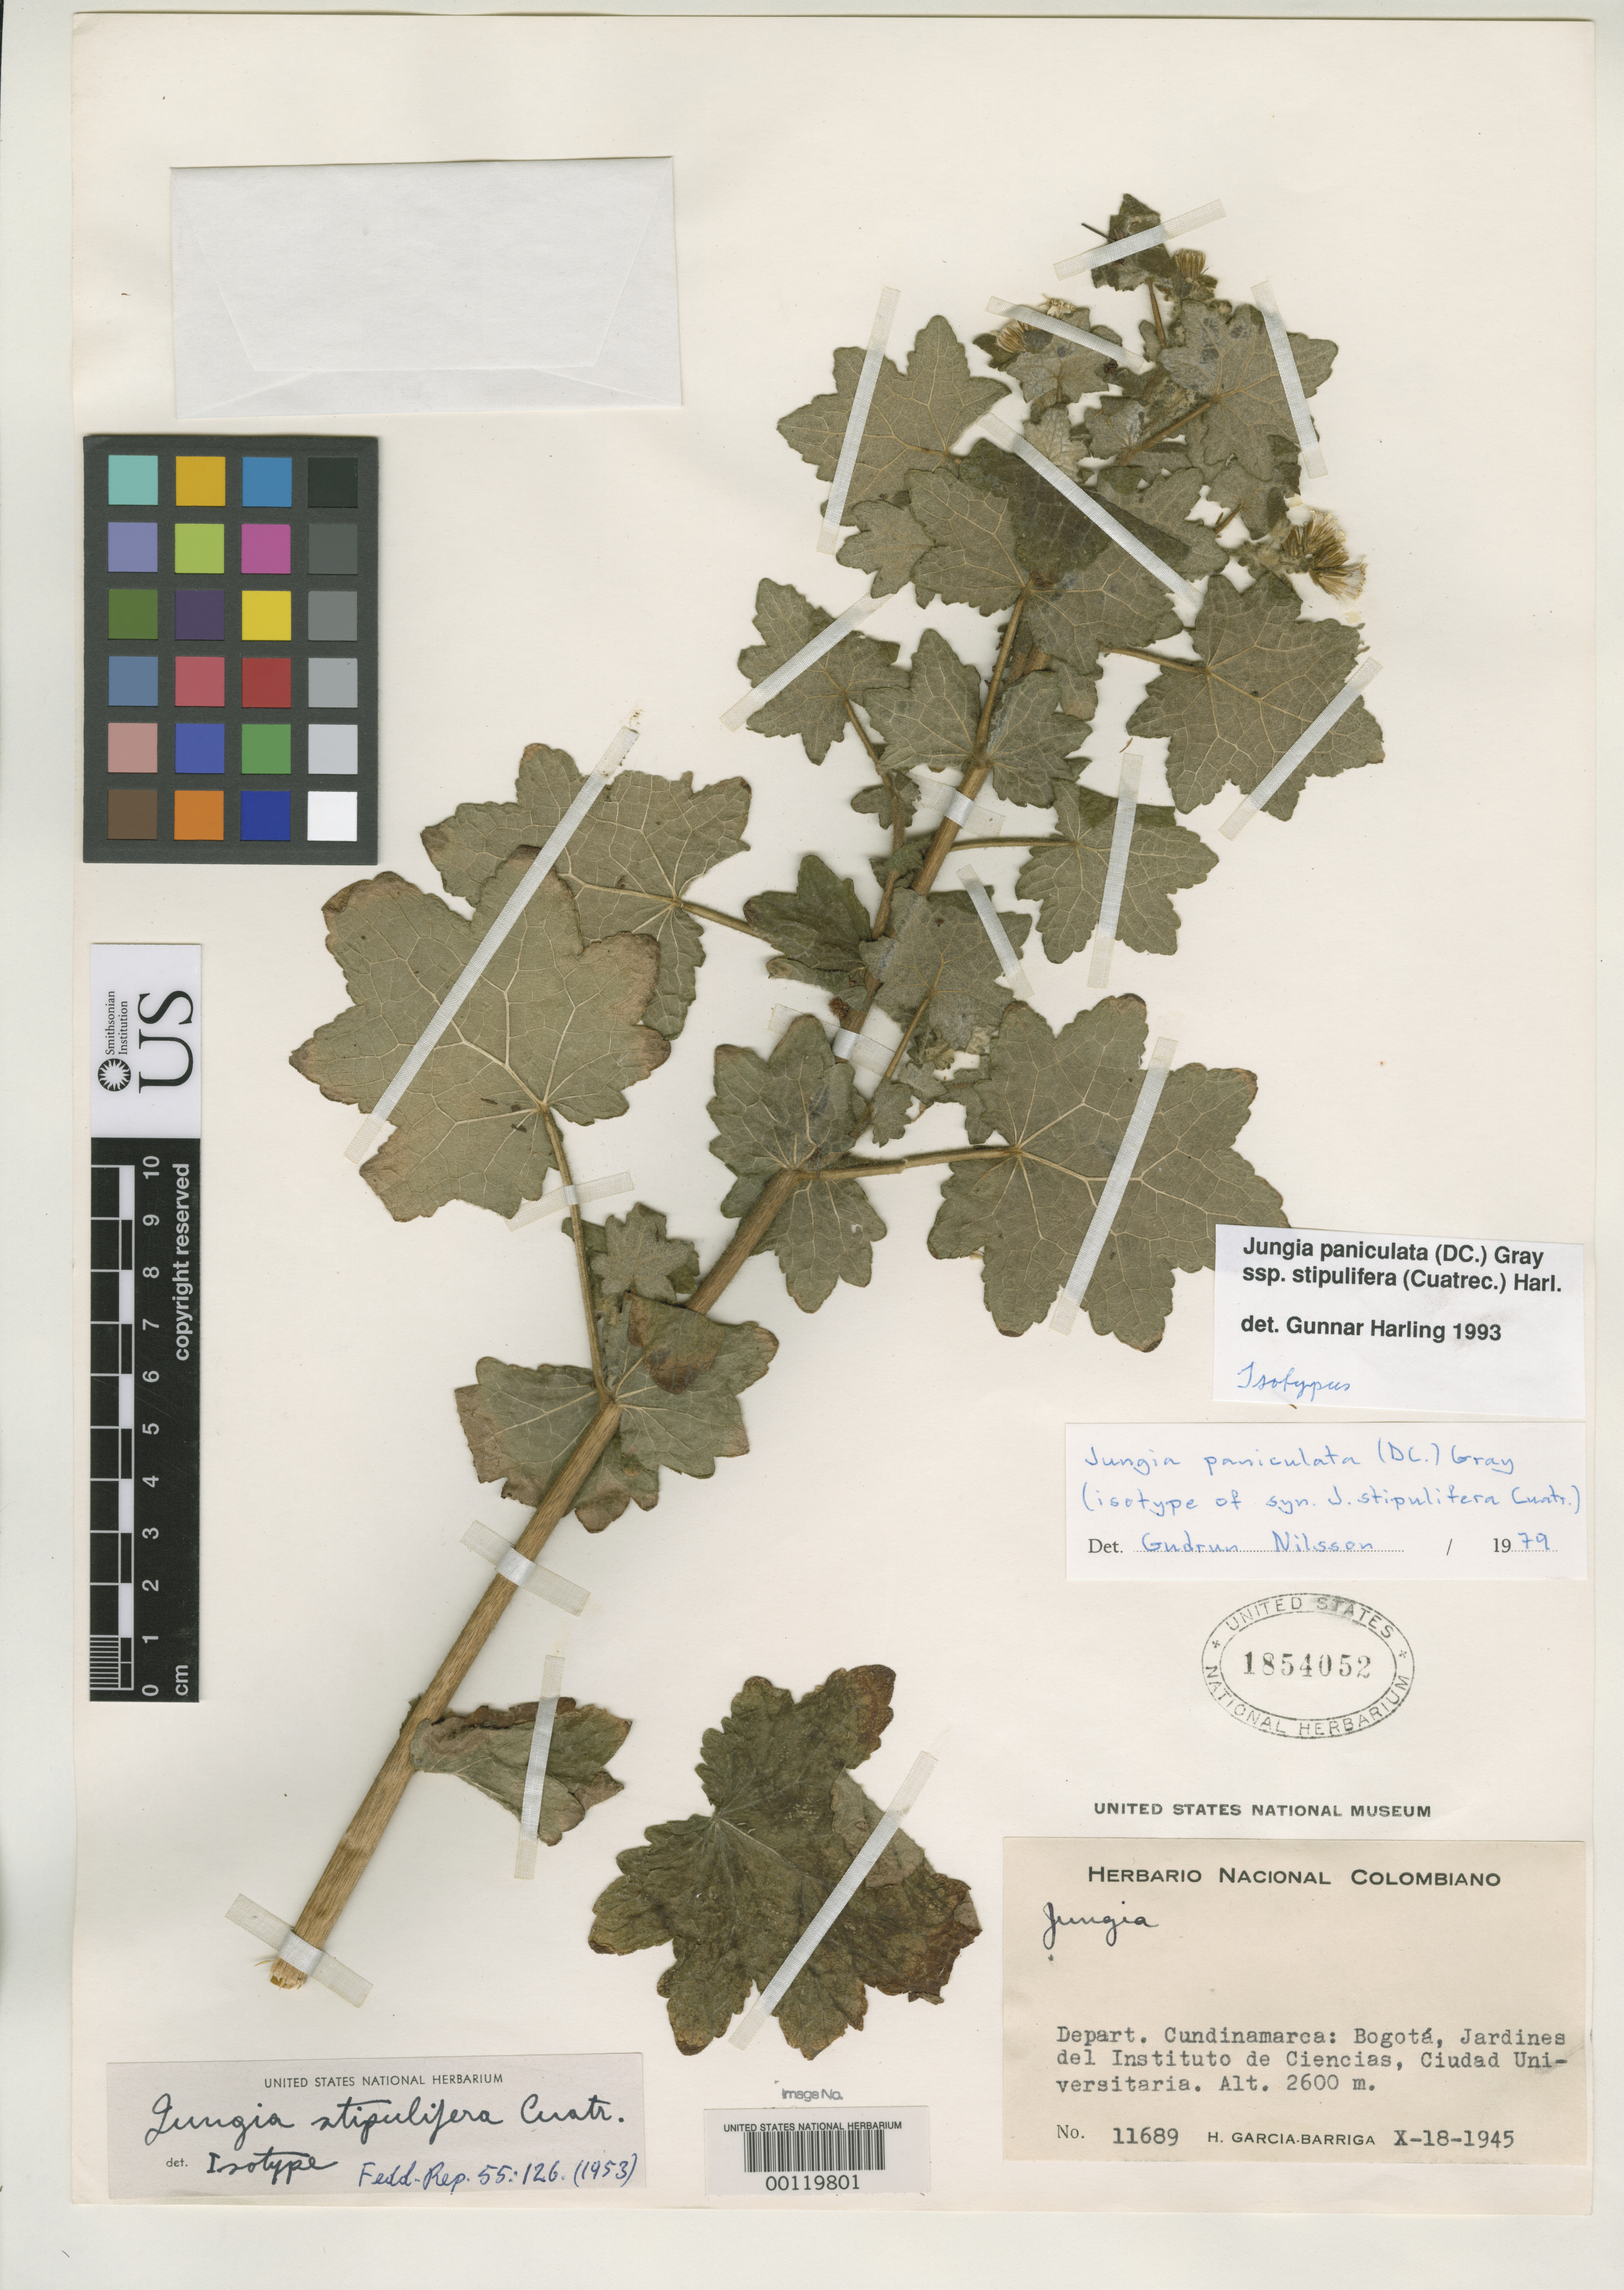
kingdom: Plantae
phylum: Tracheophyta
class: Magnoliopsida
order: Asterales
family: Asteraceae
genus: Jungia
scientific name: Jungia stipulifera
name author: Cuatrec.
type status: Isotype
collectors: H. García Barriga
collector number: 11689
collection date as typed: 18 Oct 1945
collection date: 1945-10-18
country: Colombia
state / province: Bogota D.C.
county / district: Bogotá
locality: Jardines del Instituto de Ciencias, Ciudad Universitaria.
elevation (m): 2600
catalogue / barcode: US 1854052